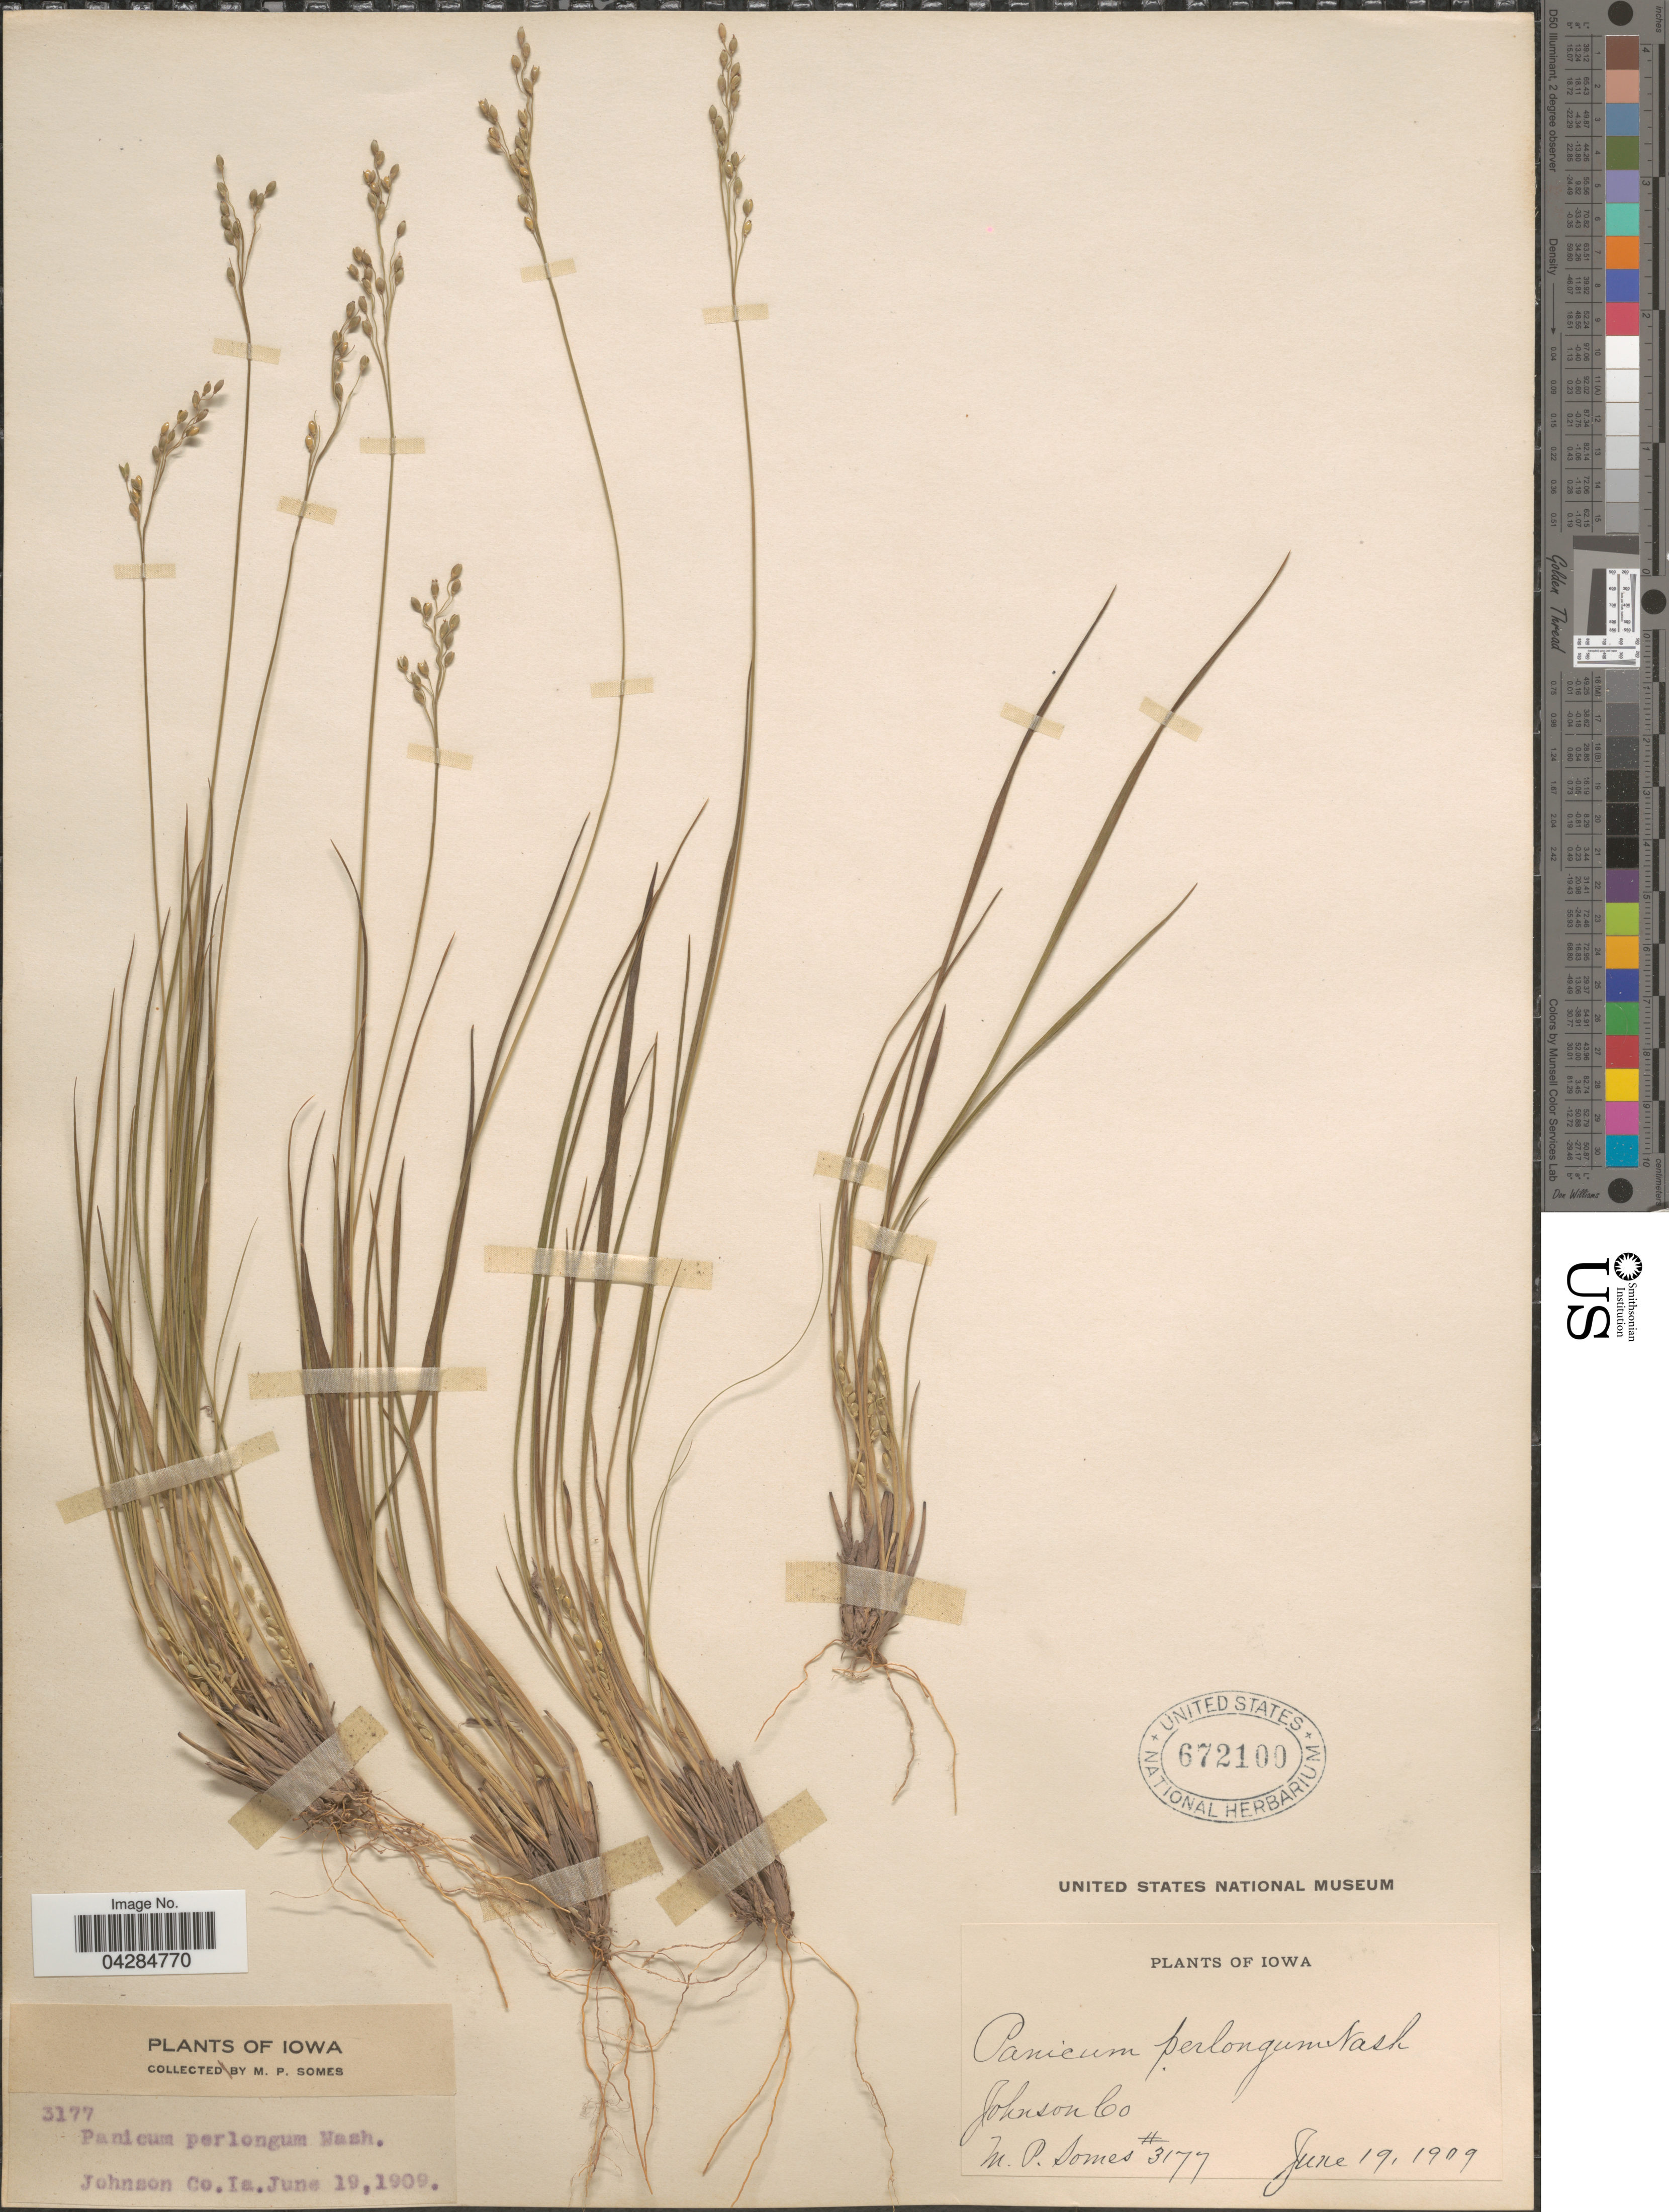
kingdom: Plantae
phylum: Tracheophyta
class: Liliopsida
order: Poales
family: Poaceae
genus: Dichanthelium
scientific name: Dichanthelium perlongum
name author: (Nash) Freckmann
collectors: M. Somes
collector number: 3177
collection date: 1909-06-19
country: United States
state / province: Iowa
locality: Johnson Co.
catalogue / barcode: US 672100